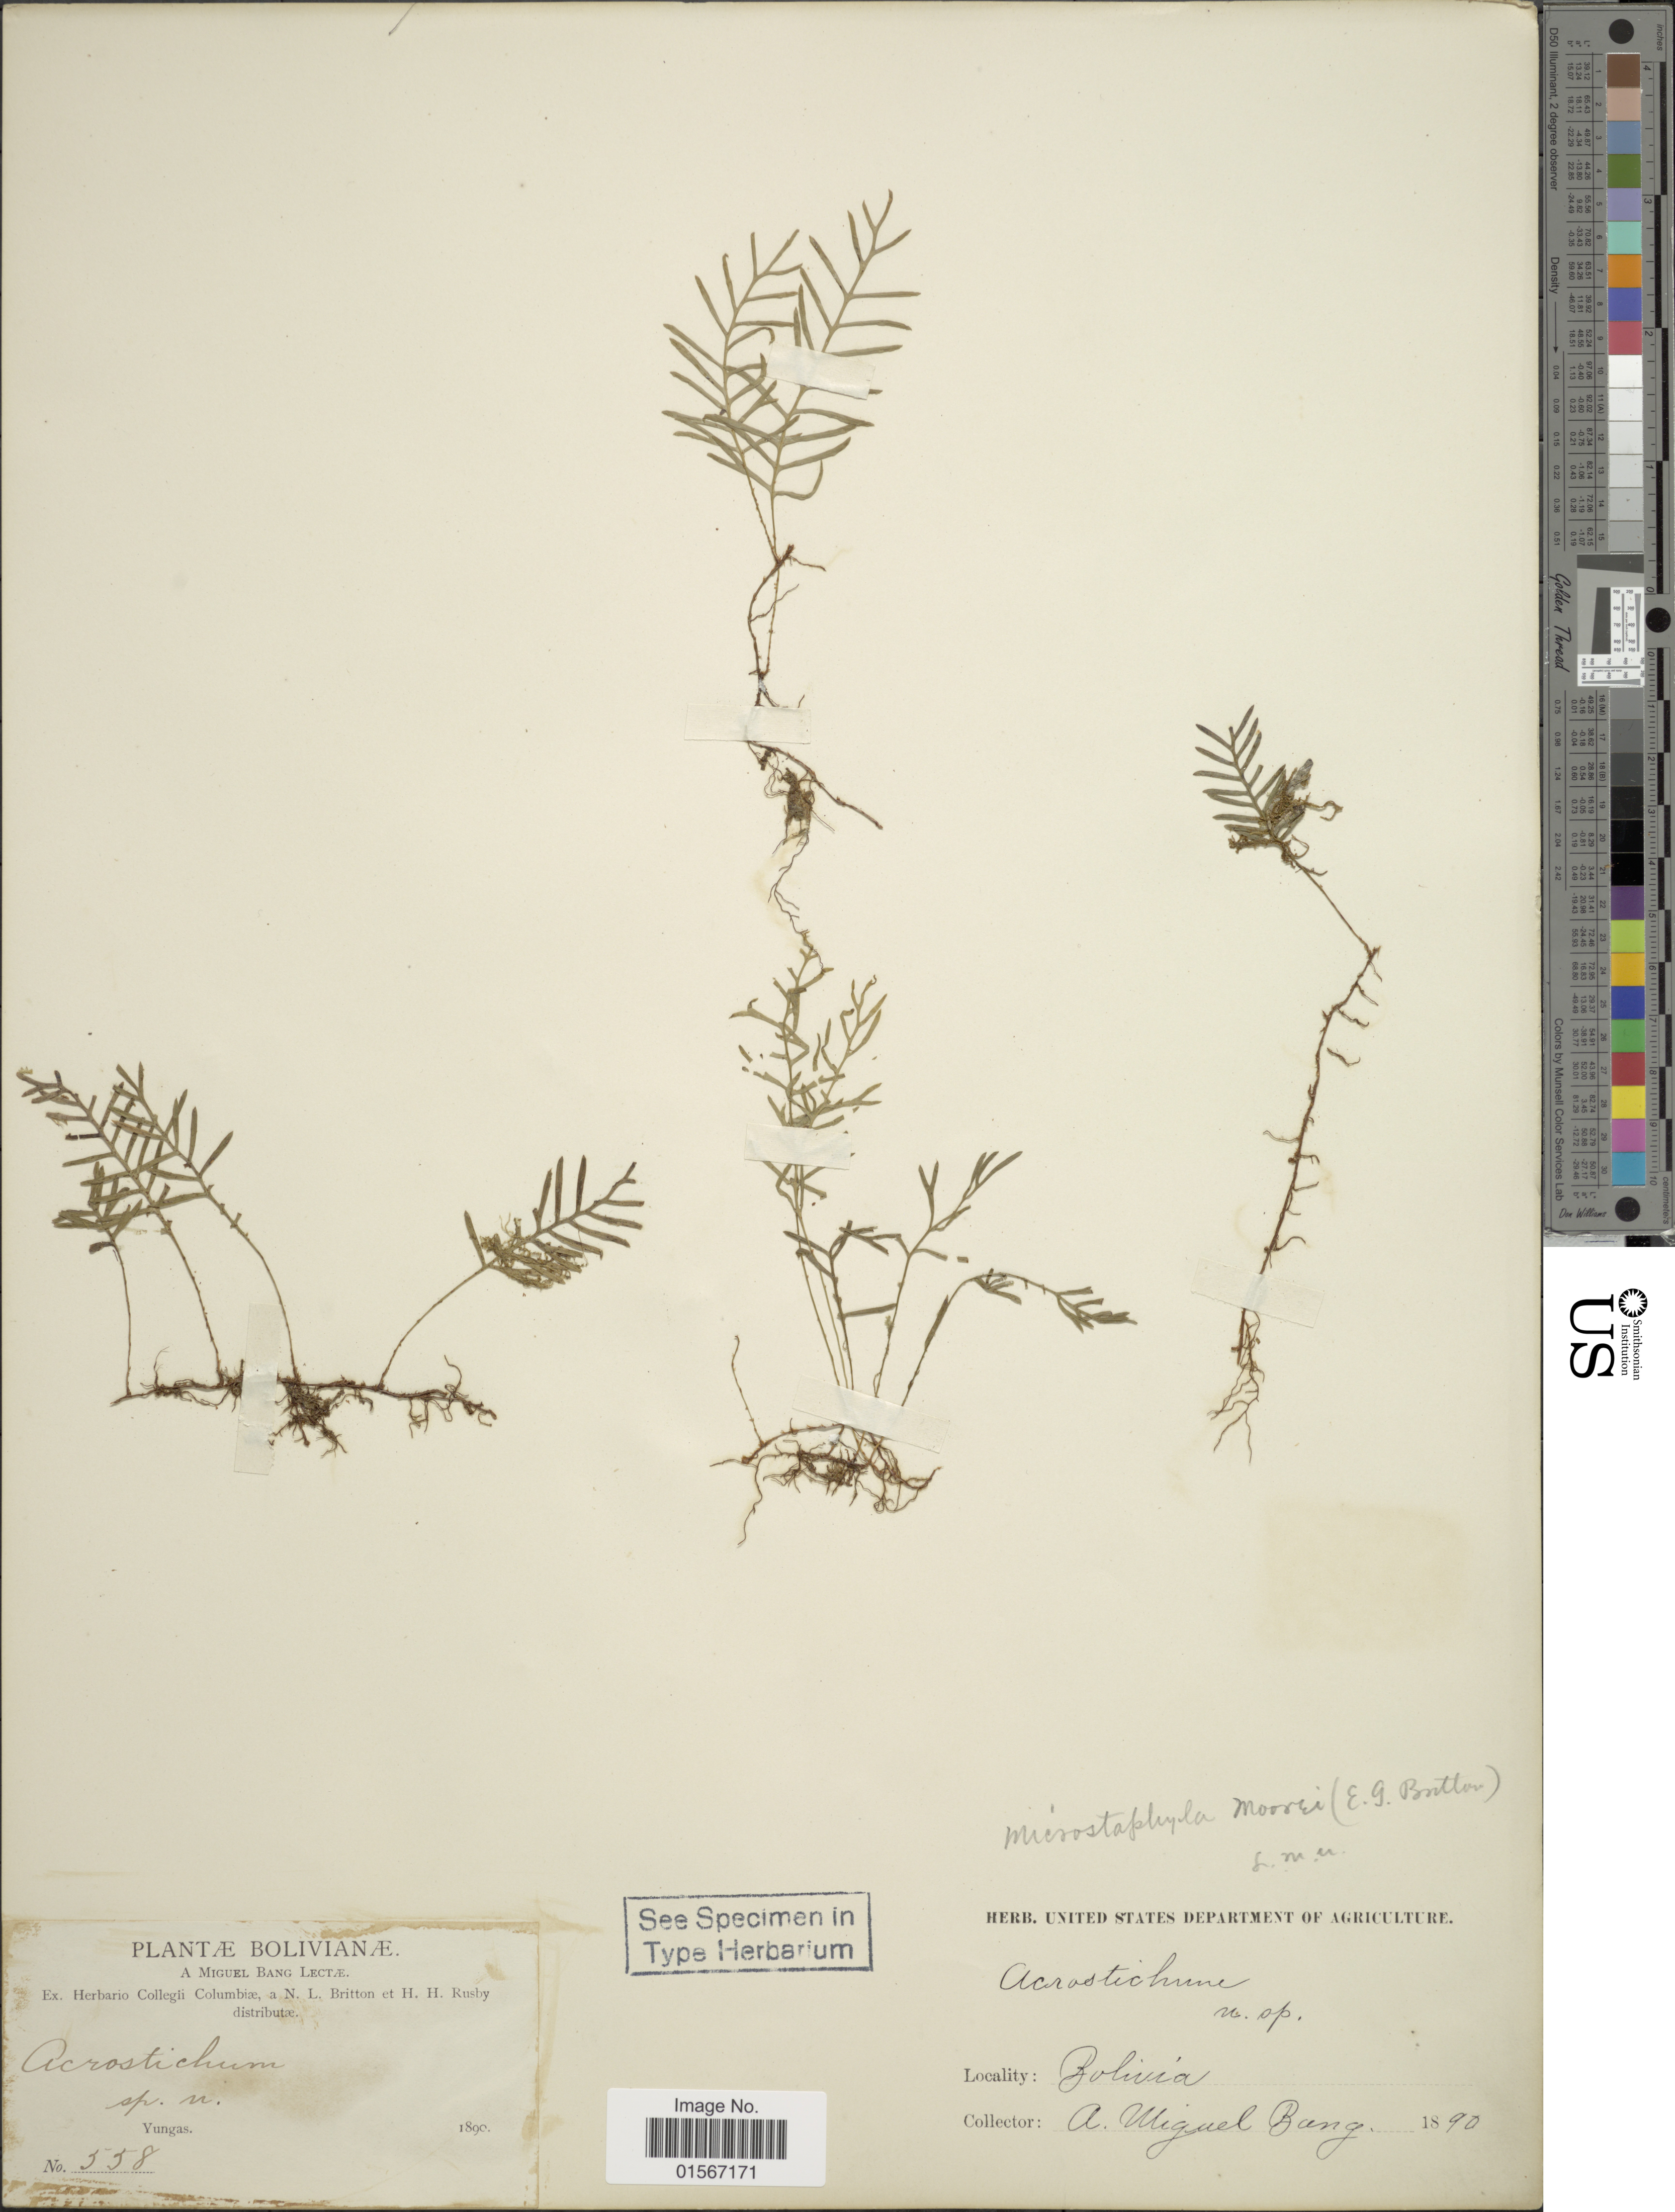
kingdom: Plantae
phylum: Tracheophyta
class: Polypodiopsida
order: Polypodiales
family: Dryopteridaceae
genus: Elaphoglossum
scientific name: Elaphoglossum moorei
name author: (E. Britton) Christ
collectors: M. Bang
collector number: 558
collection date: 1890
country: Bolivia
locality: Bolivia, Yungas, Bolivianæ.